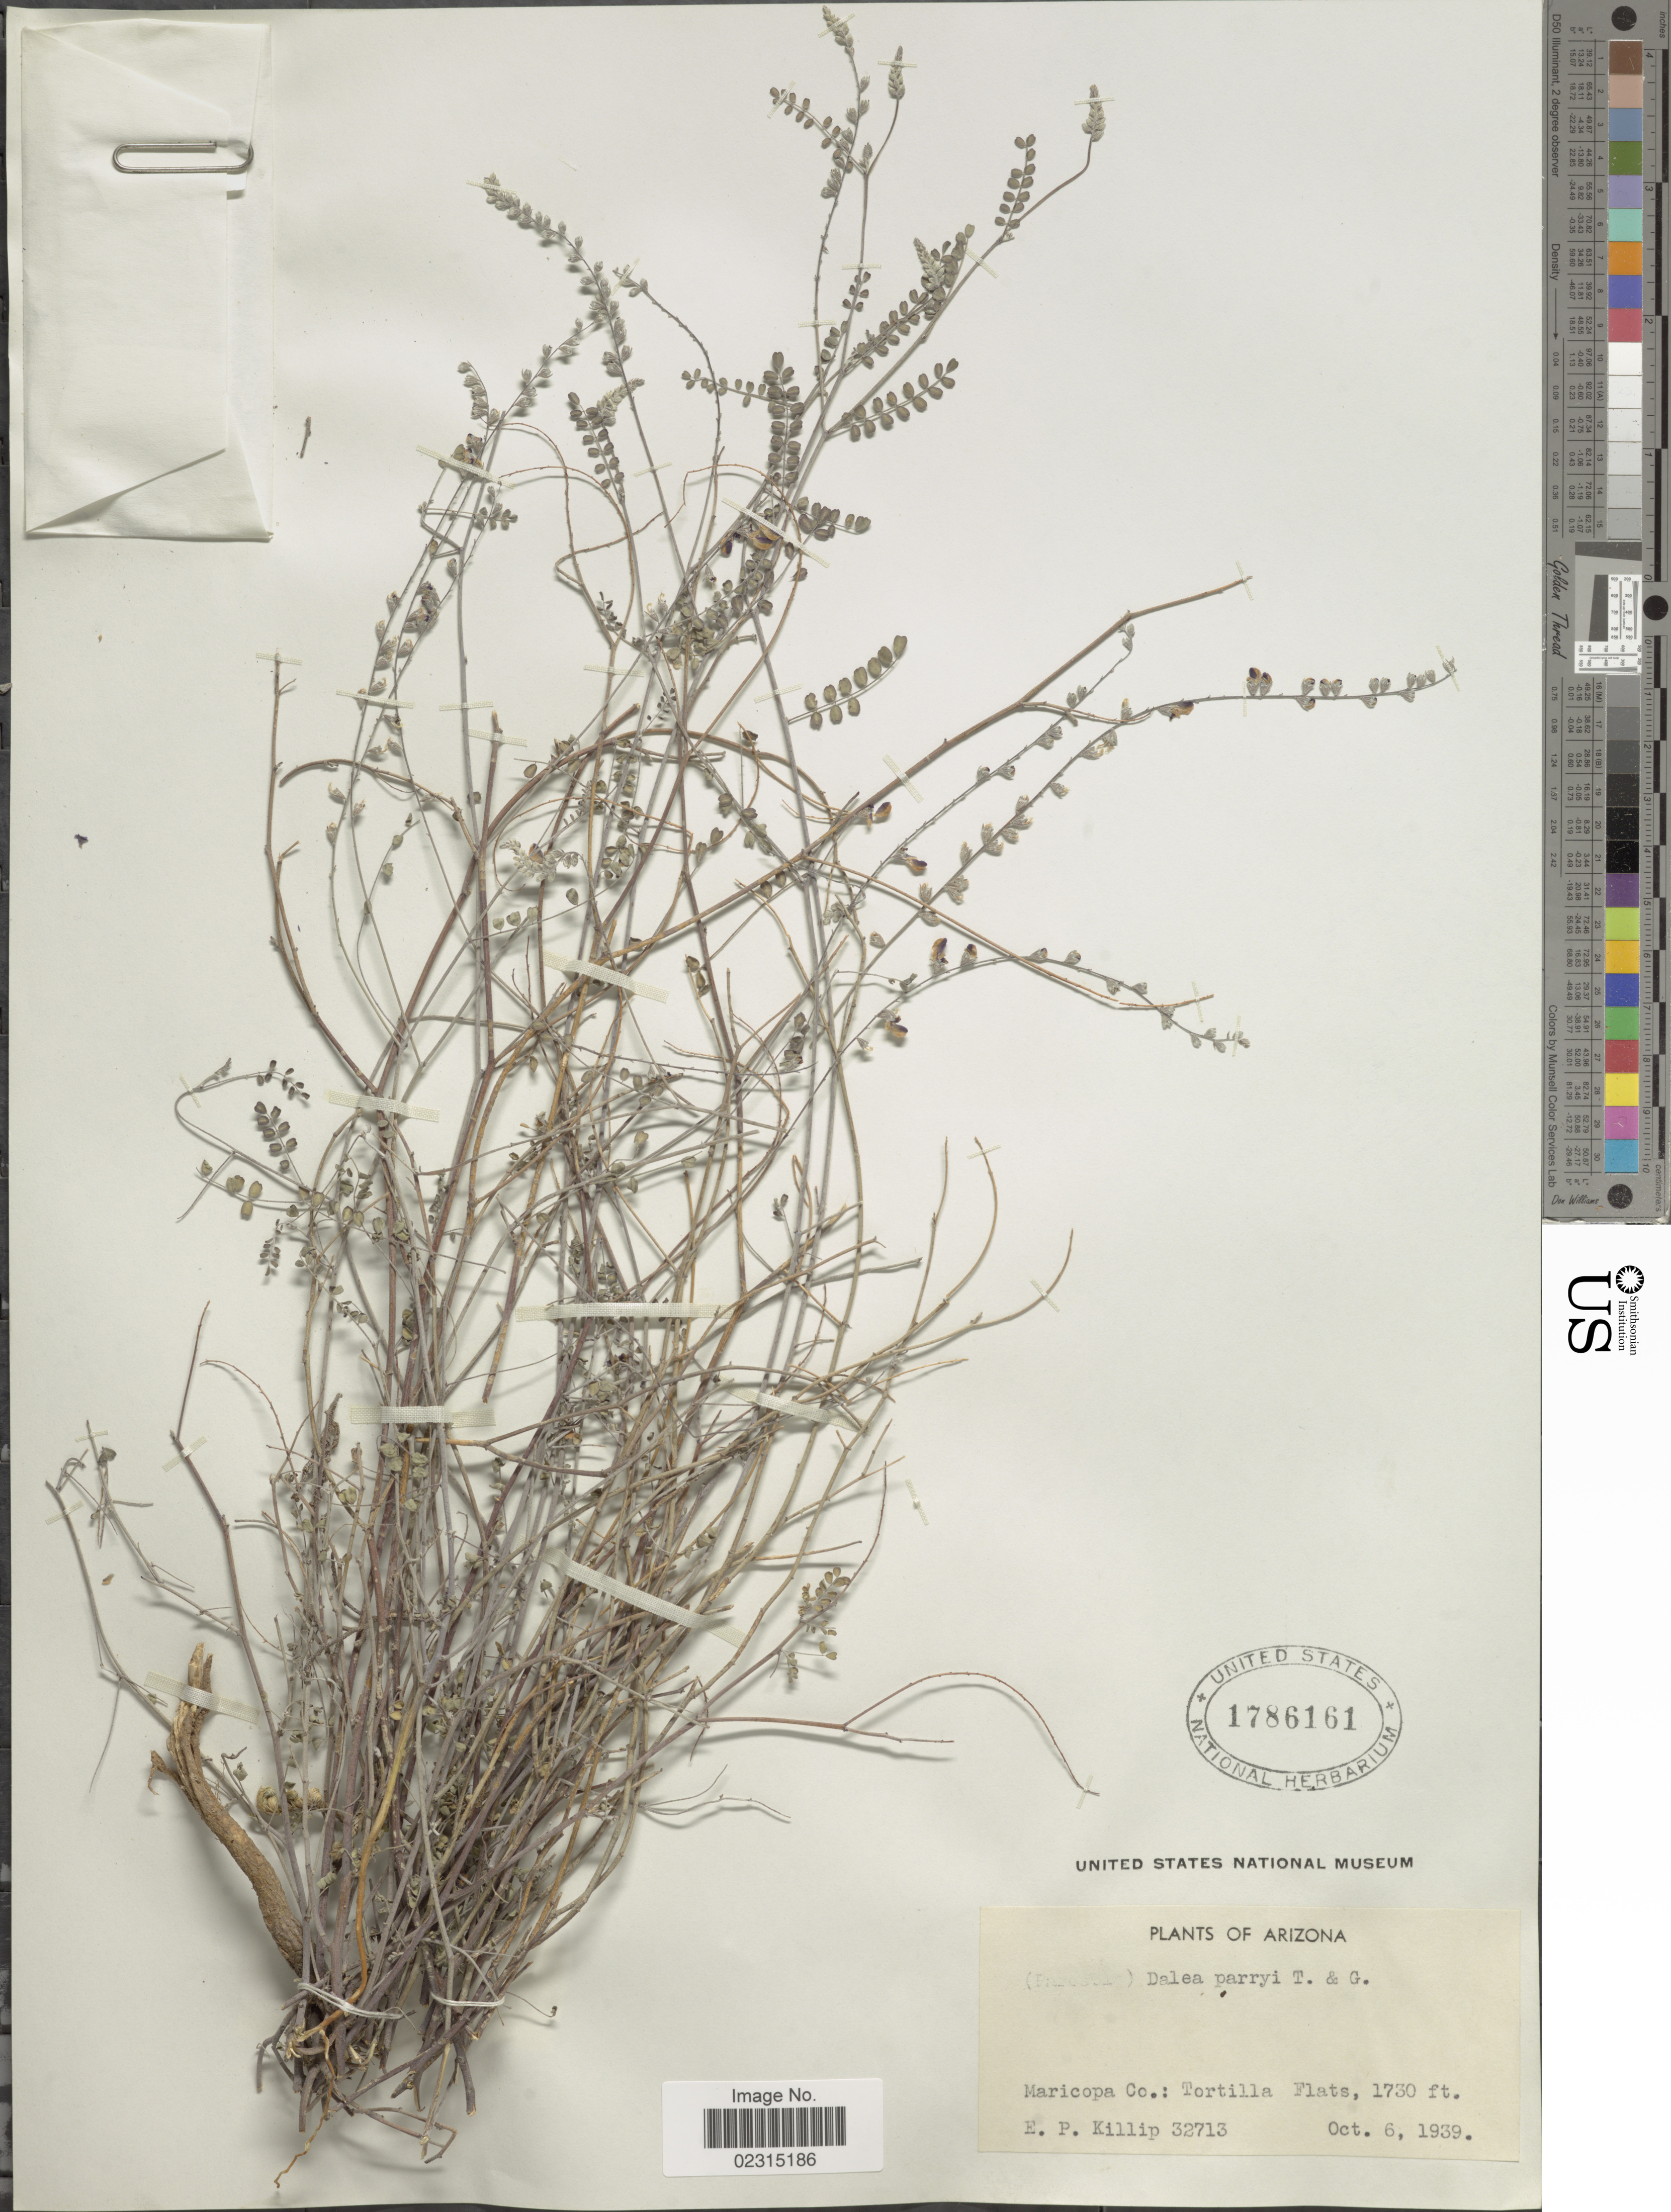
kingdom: Plantae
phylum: Tracheophyta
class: Magnoliopsida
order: Fabales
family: Fabaceae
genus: Marina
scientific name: Marina parryi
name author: (Torr. & A. Gray) Barneby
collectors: E. P. Killip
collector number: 32713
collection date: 1939-10-06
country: United States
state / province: Arizona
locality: Maricopa Co.: Tortilla Flats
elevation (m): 527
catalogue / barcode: US 1786161